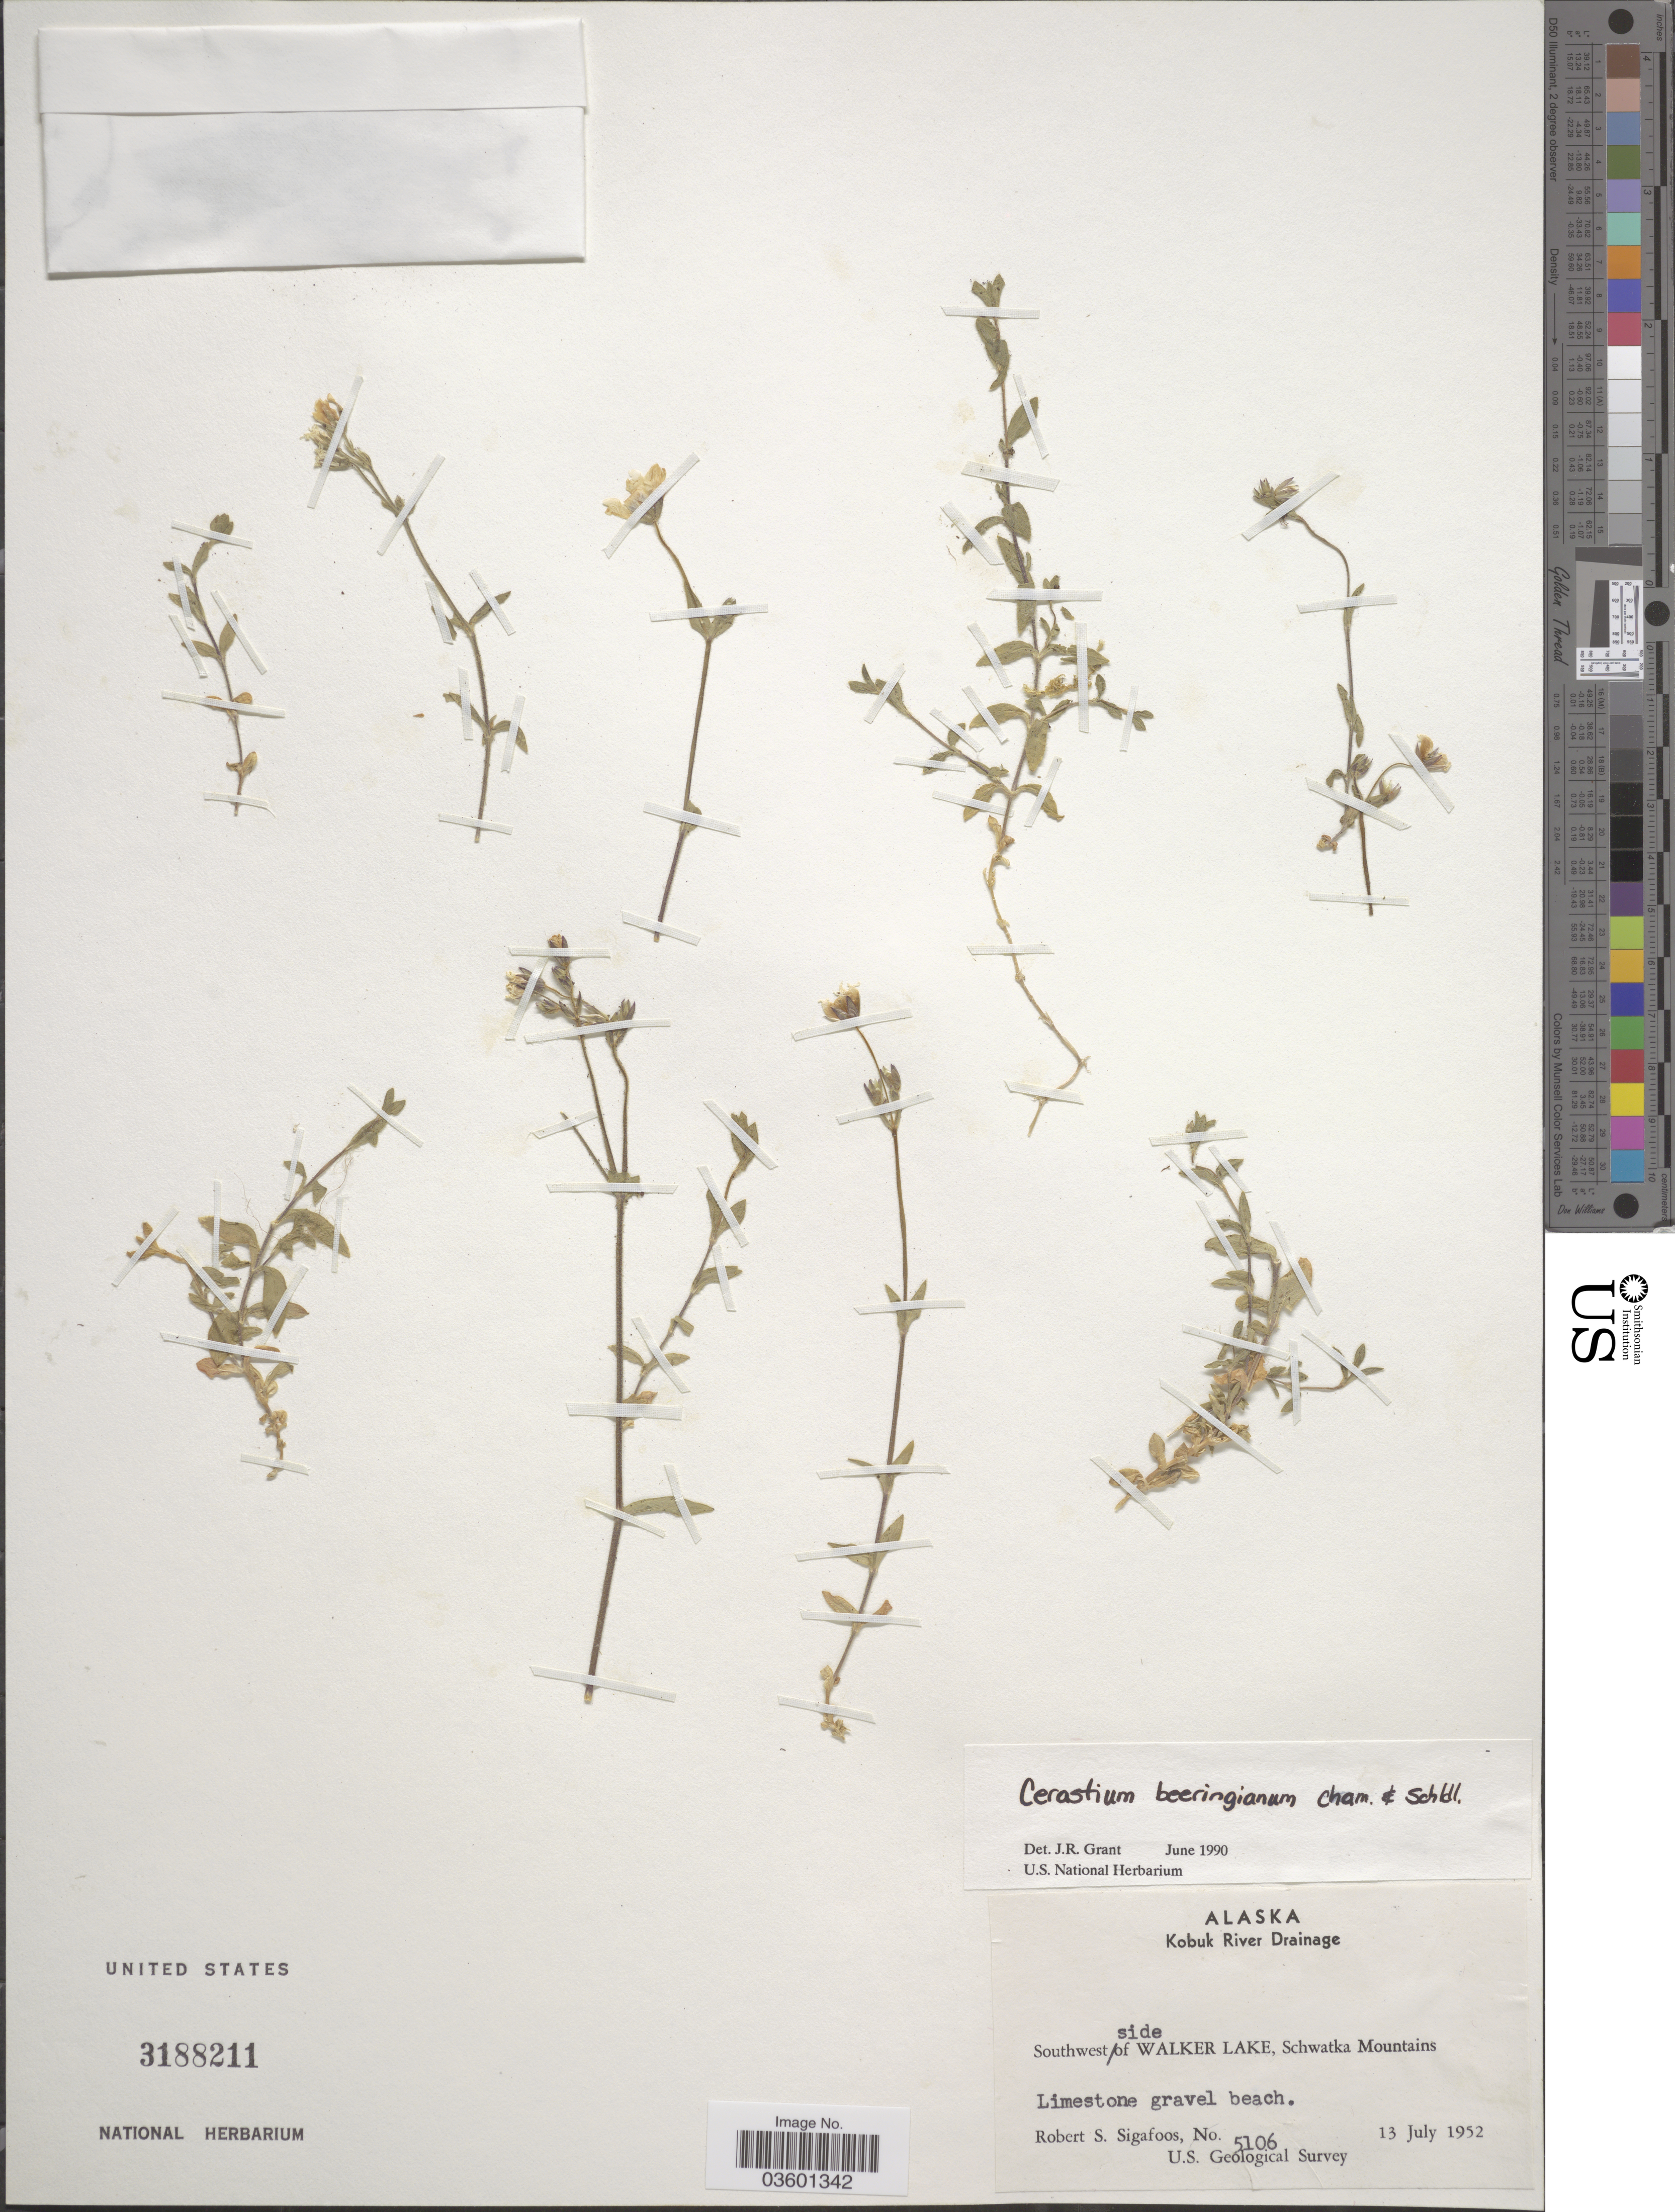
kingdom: Plantae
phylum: Tracheophyta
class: Magnoliopsida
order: Caryophyllales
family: Caryophyllaceae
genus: Cerastium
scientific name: Cerastium beeringianum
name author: Cham. & Schltdl.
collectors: R. Sigafoos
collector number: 5106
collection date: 1952-07-13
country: United States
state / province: Alaska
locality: Kobuk River Drainage. Southwest side of Walker Lake, Schwatka Mountains.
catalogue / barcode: US 3188211